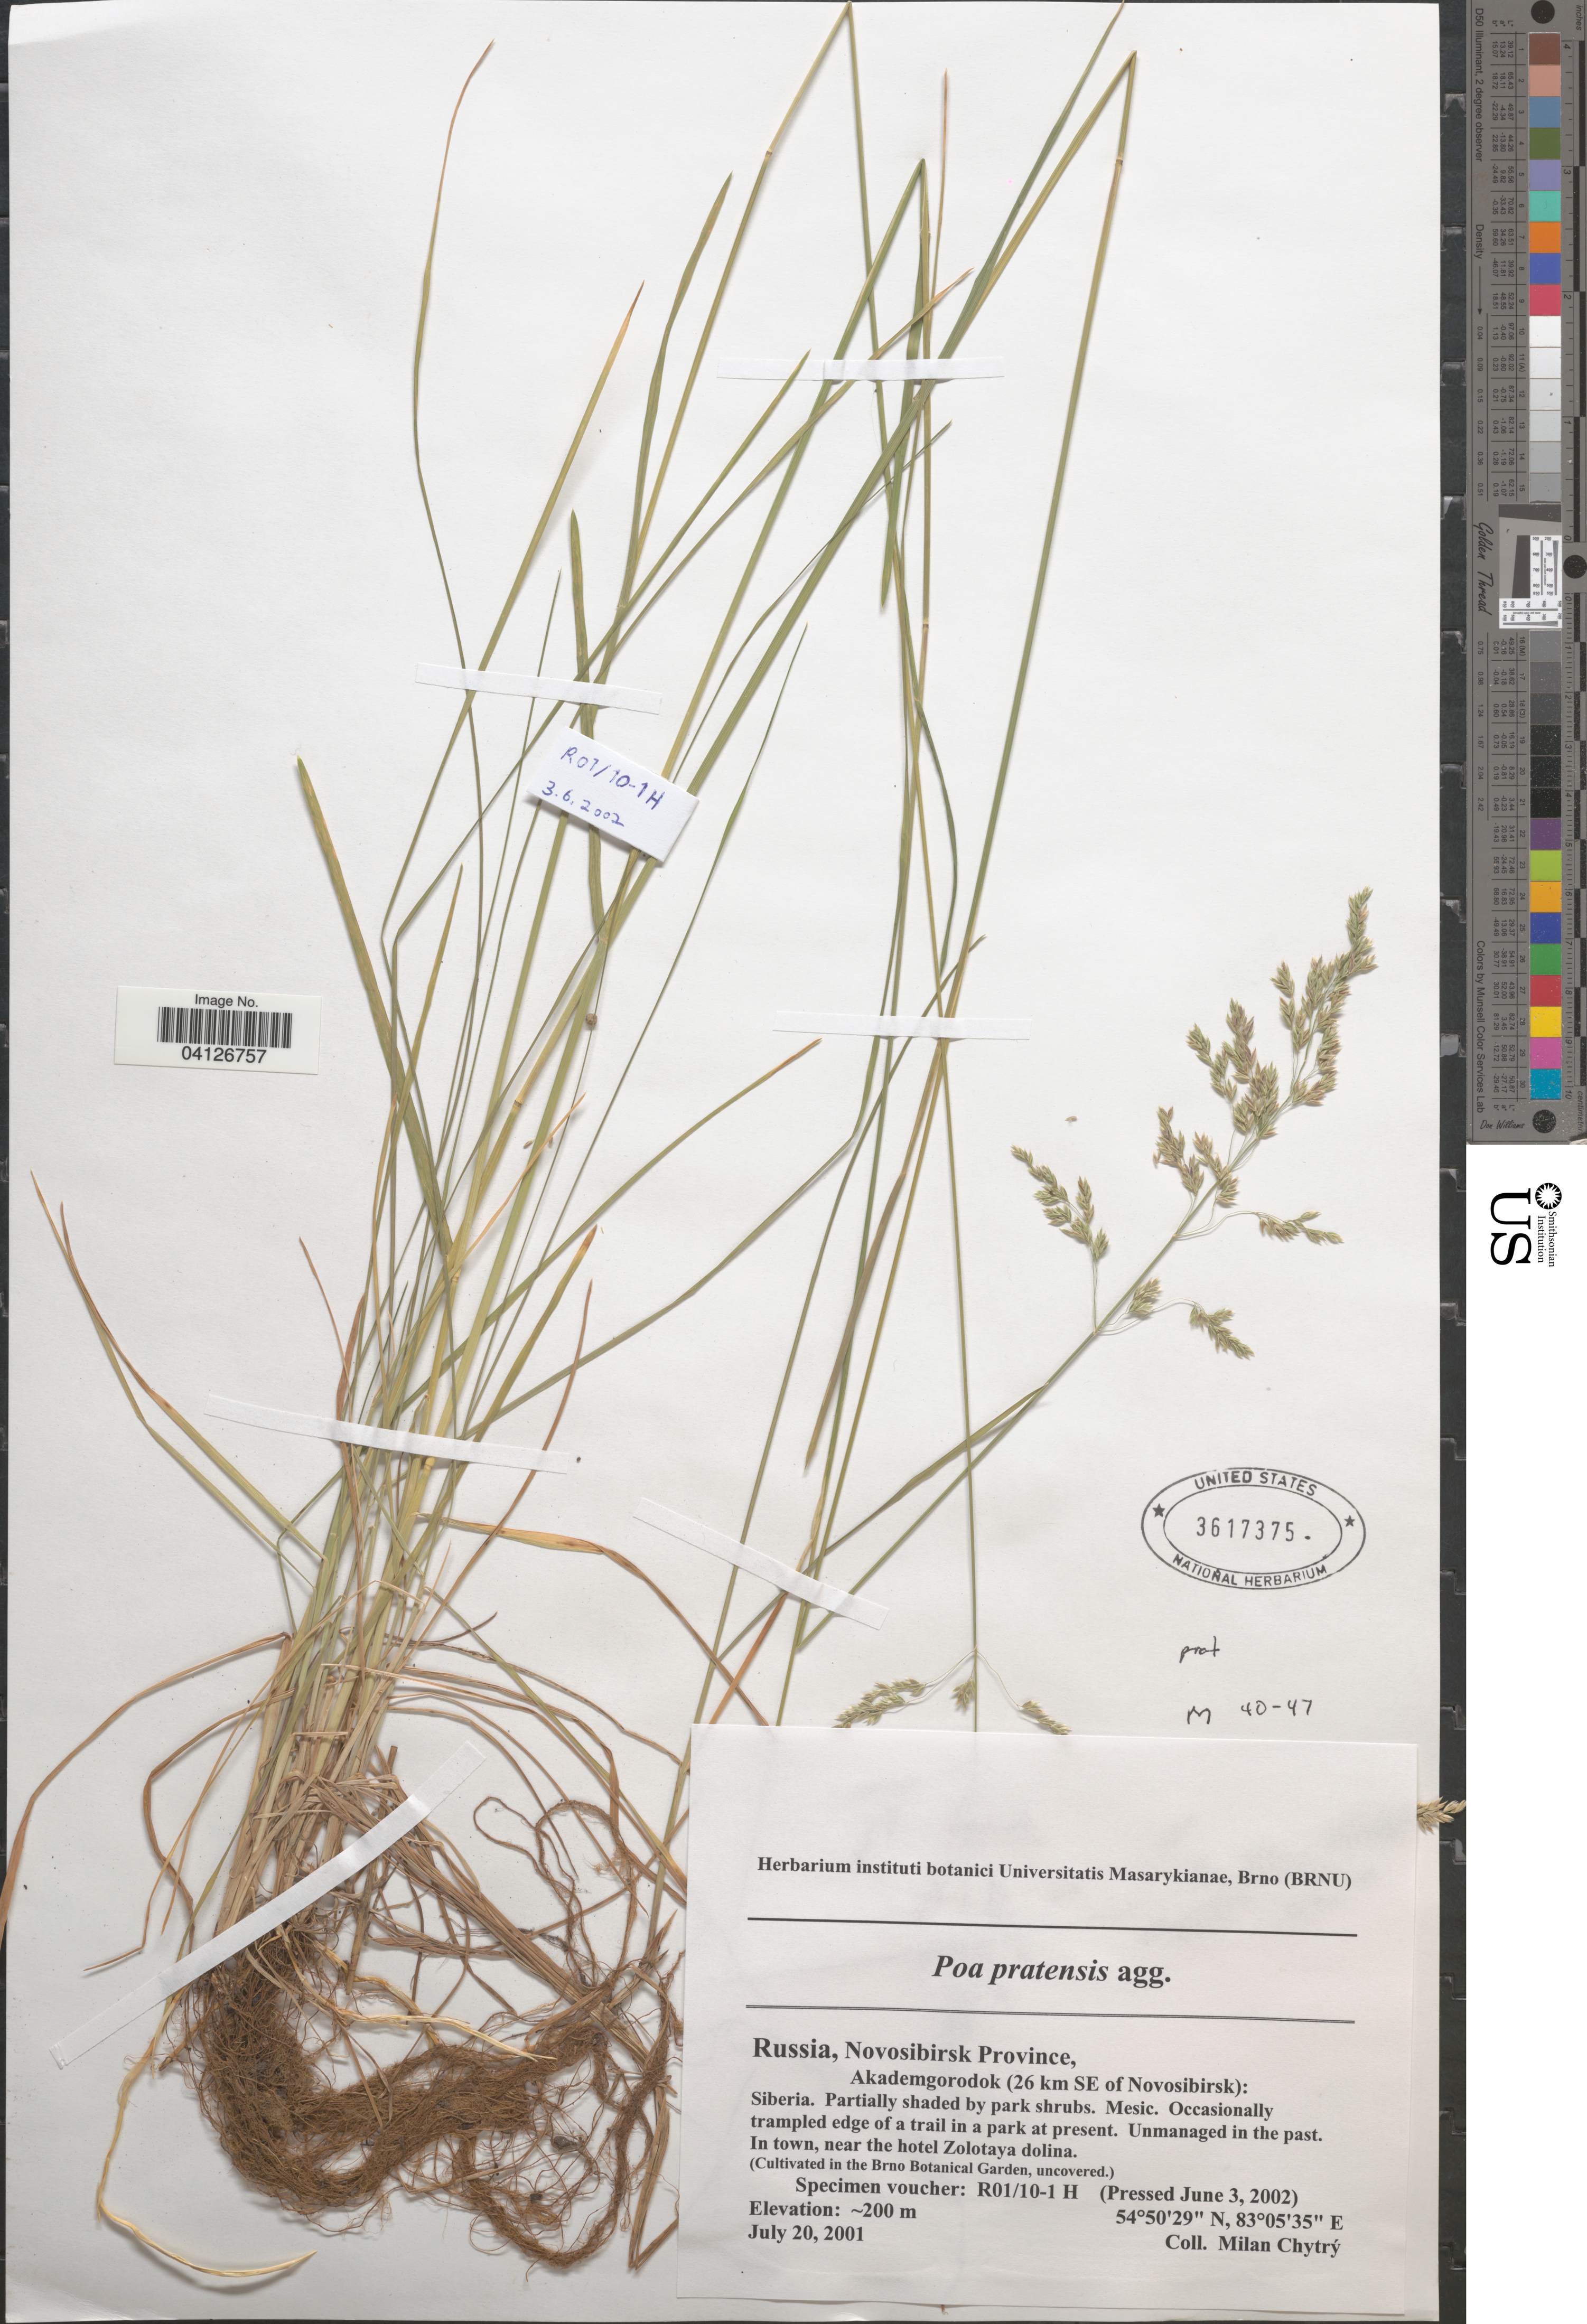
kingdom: Plantae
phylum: Tracheophyta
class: Liliopsida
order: Poales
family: Poaceae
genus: Poa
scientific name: Poa pratensis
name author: L.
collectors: Ex herb. instituti botanici Universitatis Masarykianae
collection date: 2002-06-03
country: Czechia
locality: (Cultivated in the Brno Botanical Garden, uncovered.).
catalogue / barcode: US 3617375